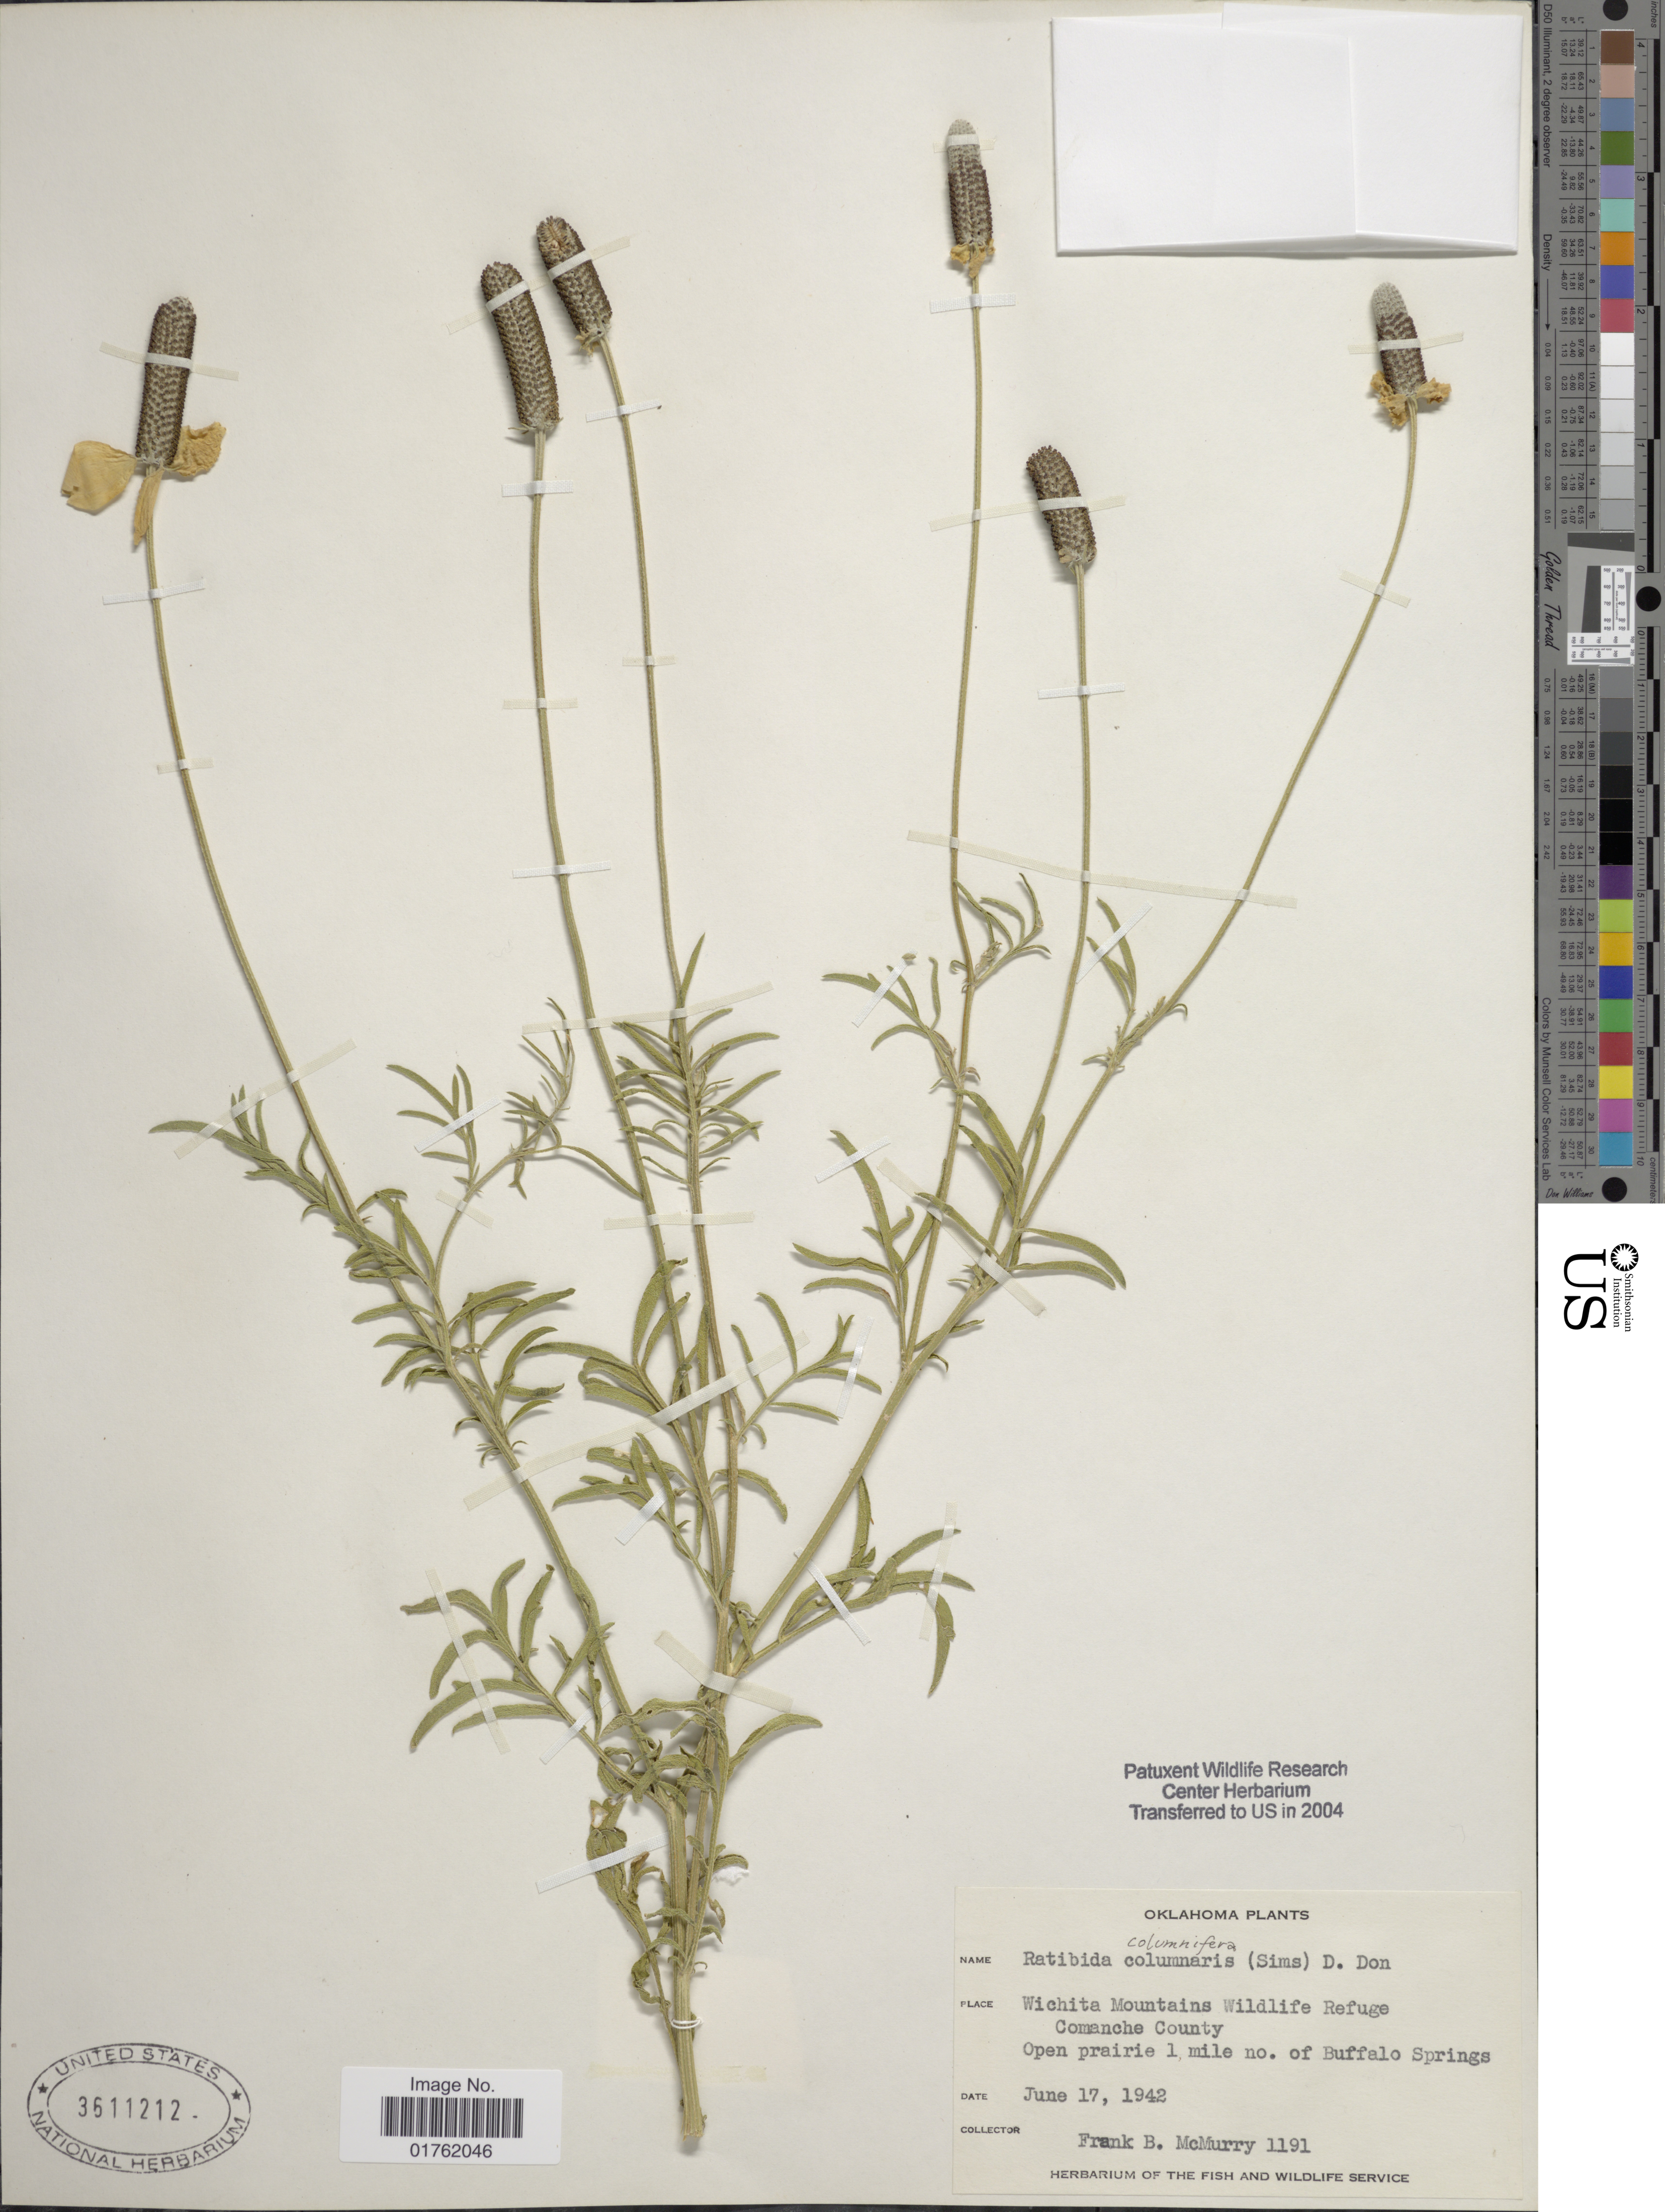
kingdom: Plantae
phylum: Tracheophyta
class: Magnoliopsida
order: Asterales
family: Asteraceae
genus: Ratibida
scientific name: Ratibida columnaris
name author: (Pursh) D. Don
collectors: F. B. McMurry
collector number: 1191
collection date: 1942-06-17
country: United States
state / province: Oklahoma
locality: Wichita Mountains Wildlife Refuge Comanche County, Open prairie 1 mile no. of Buffalo Springs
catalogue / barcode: US 3611212